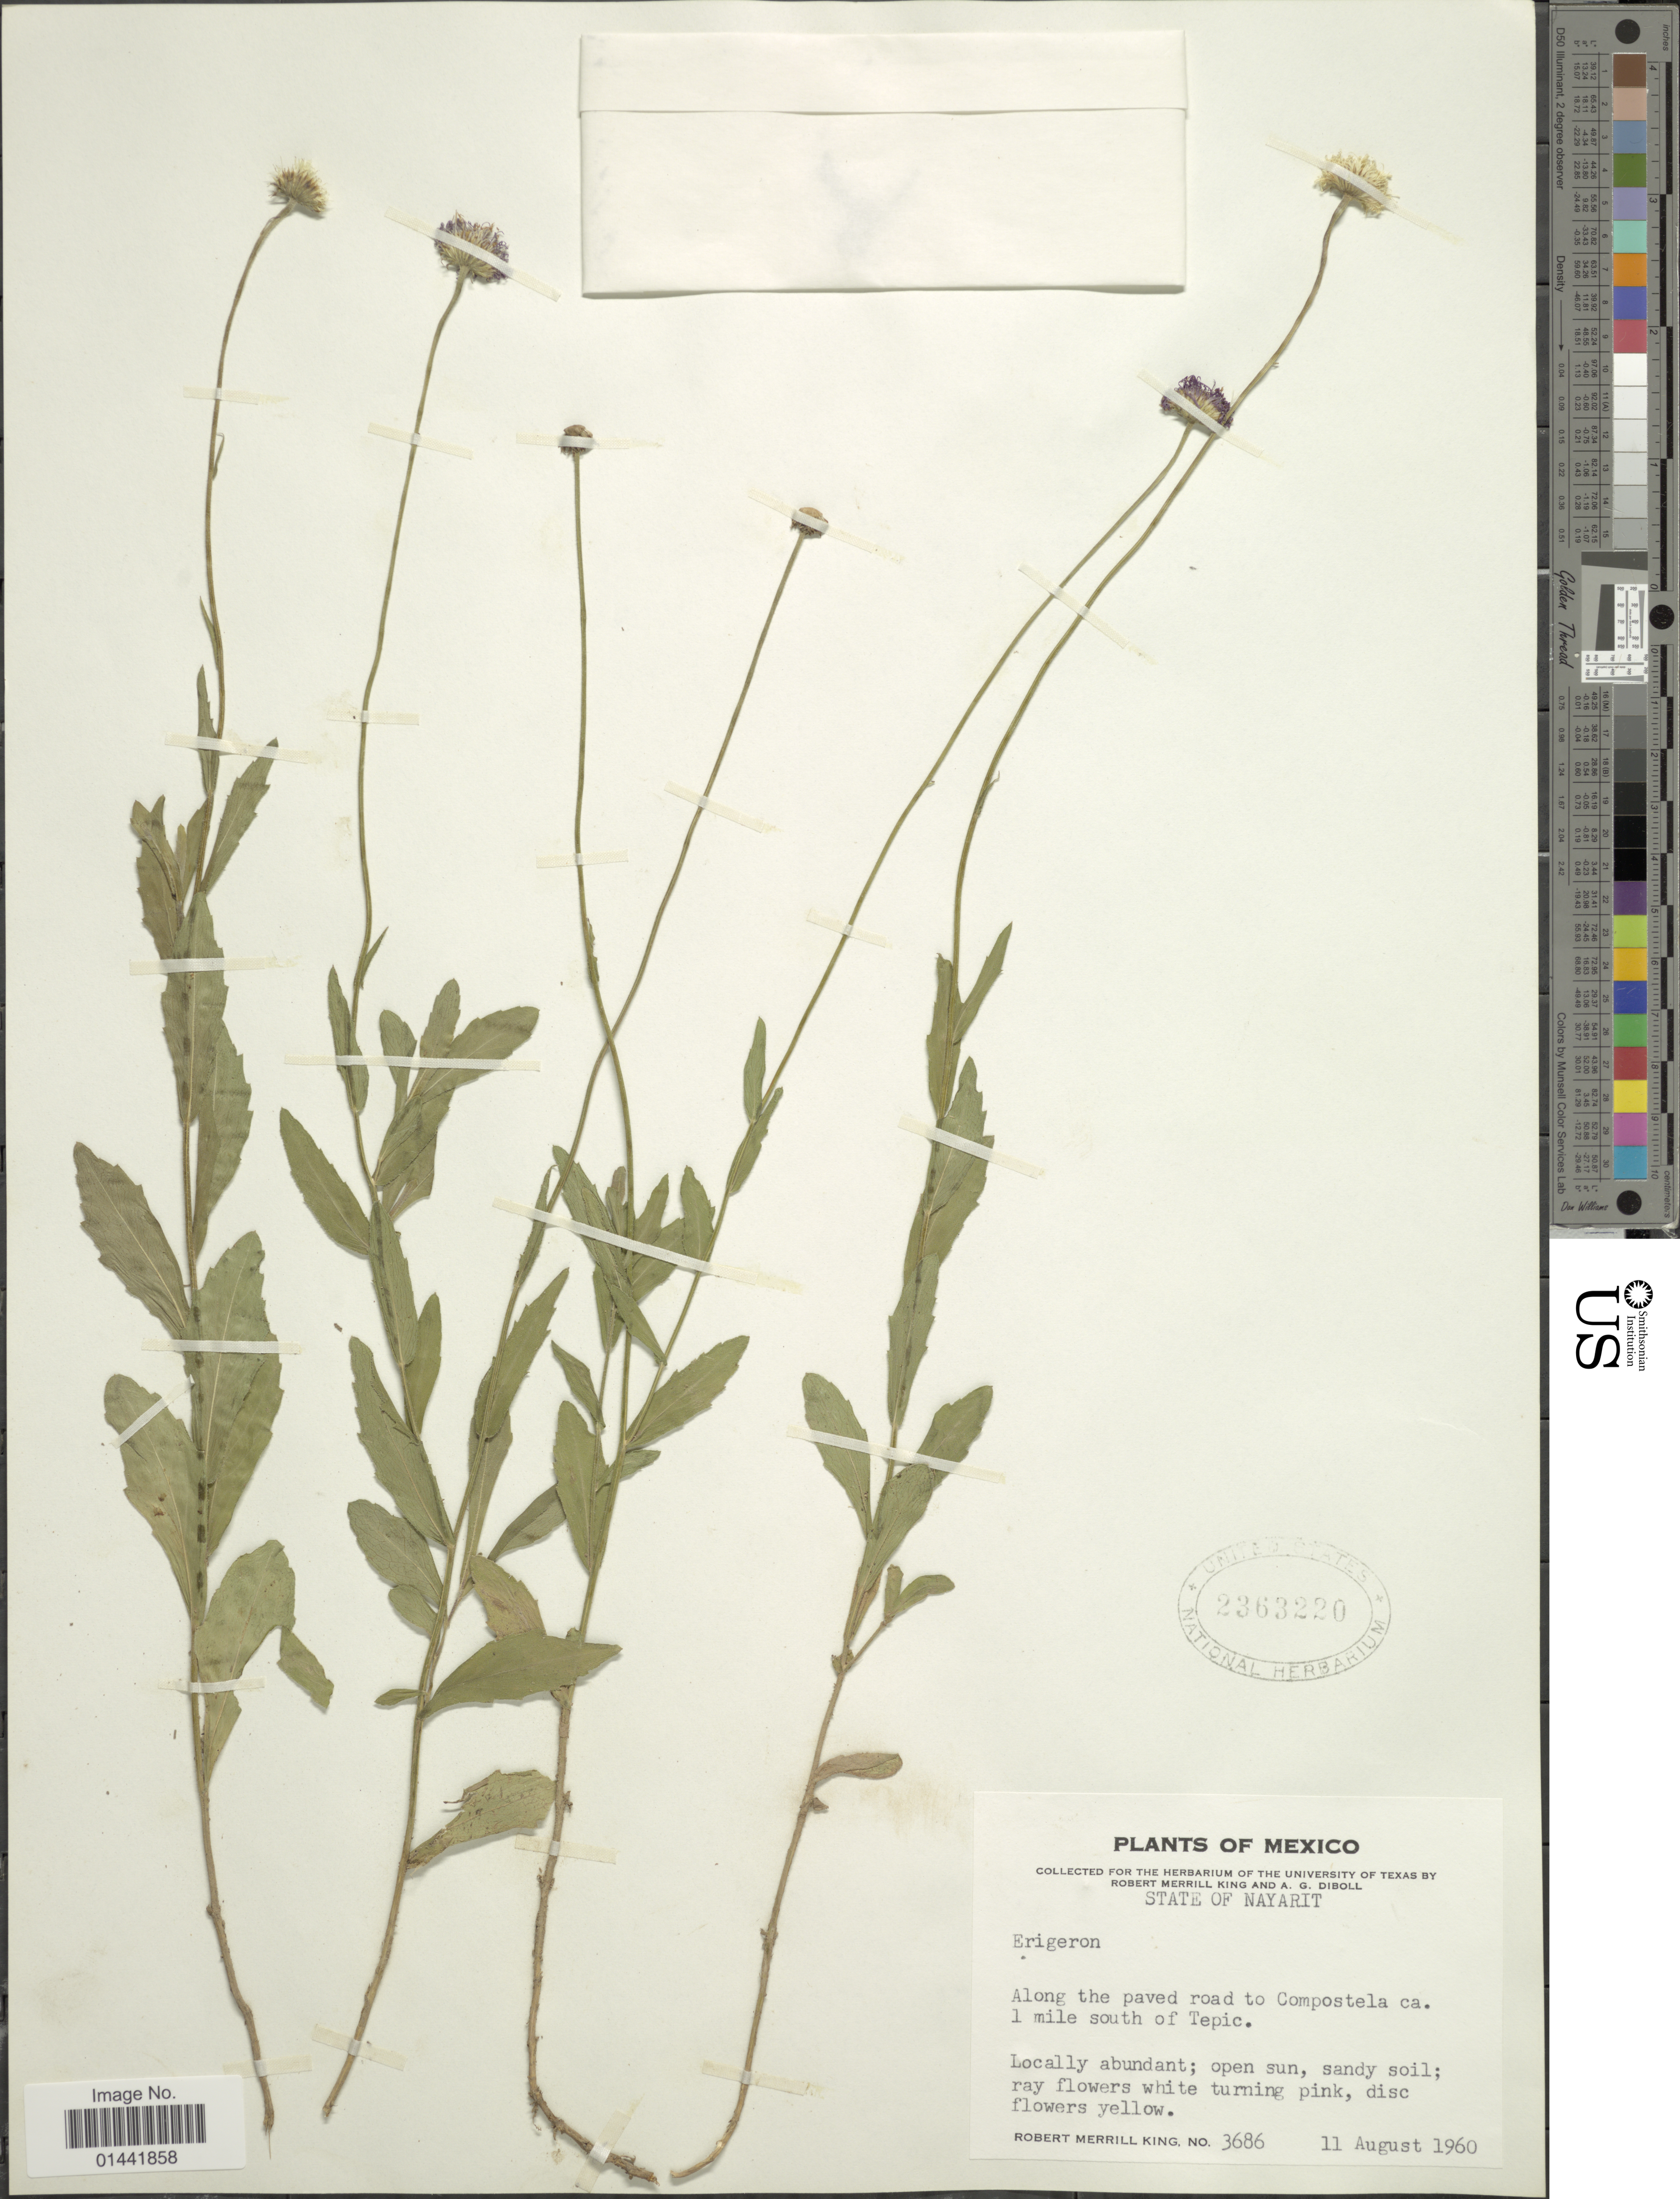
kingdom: Plantae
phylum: Tracheophyta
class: Magnoliopsida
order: Asterales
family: Asteraceae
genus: Erigeron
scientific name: Erigeron scaposus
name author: DC.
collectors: R. M. King & A. Diboll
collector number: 3686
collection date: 1960-08-11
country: Mexico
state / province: Nayarit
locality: Along the paved road to Compostela ca. 1 mile south of Tepic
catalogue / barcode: US 2363220